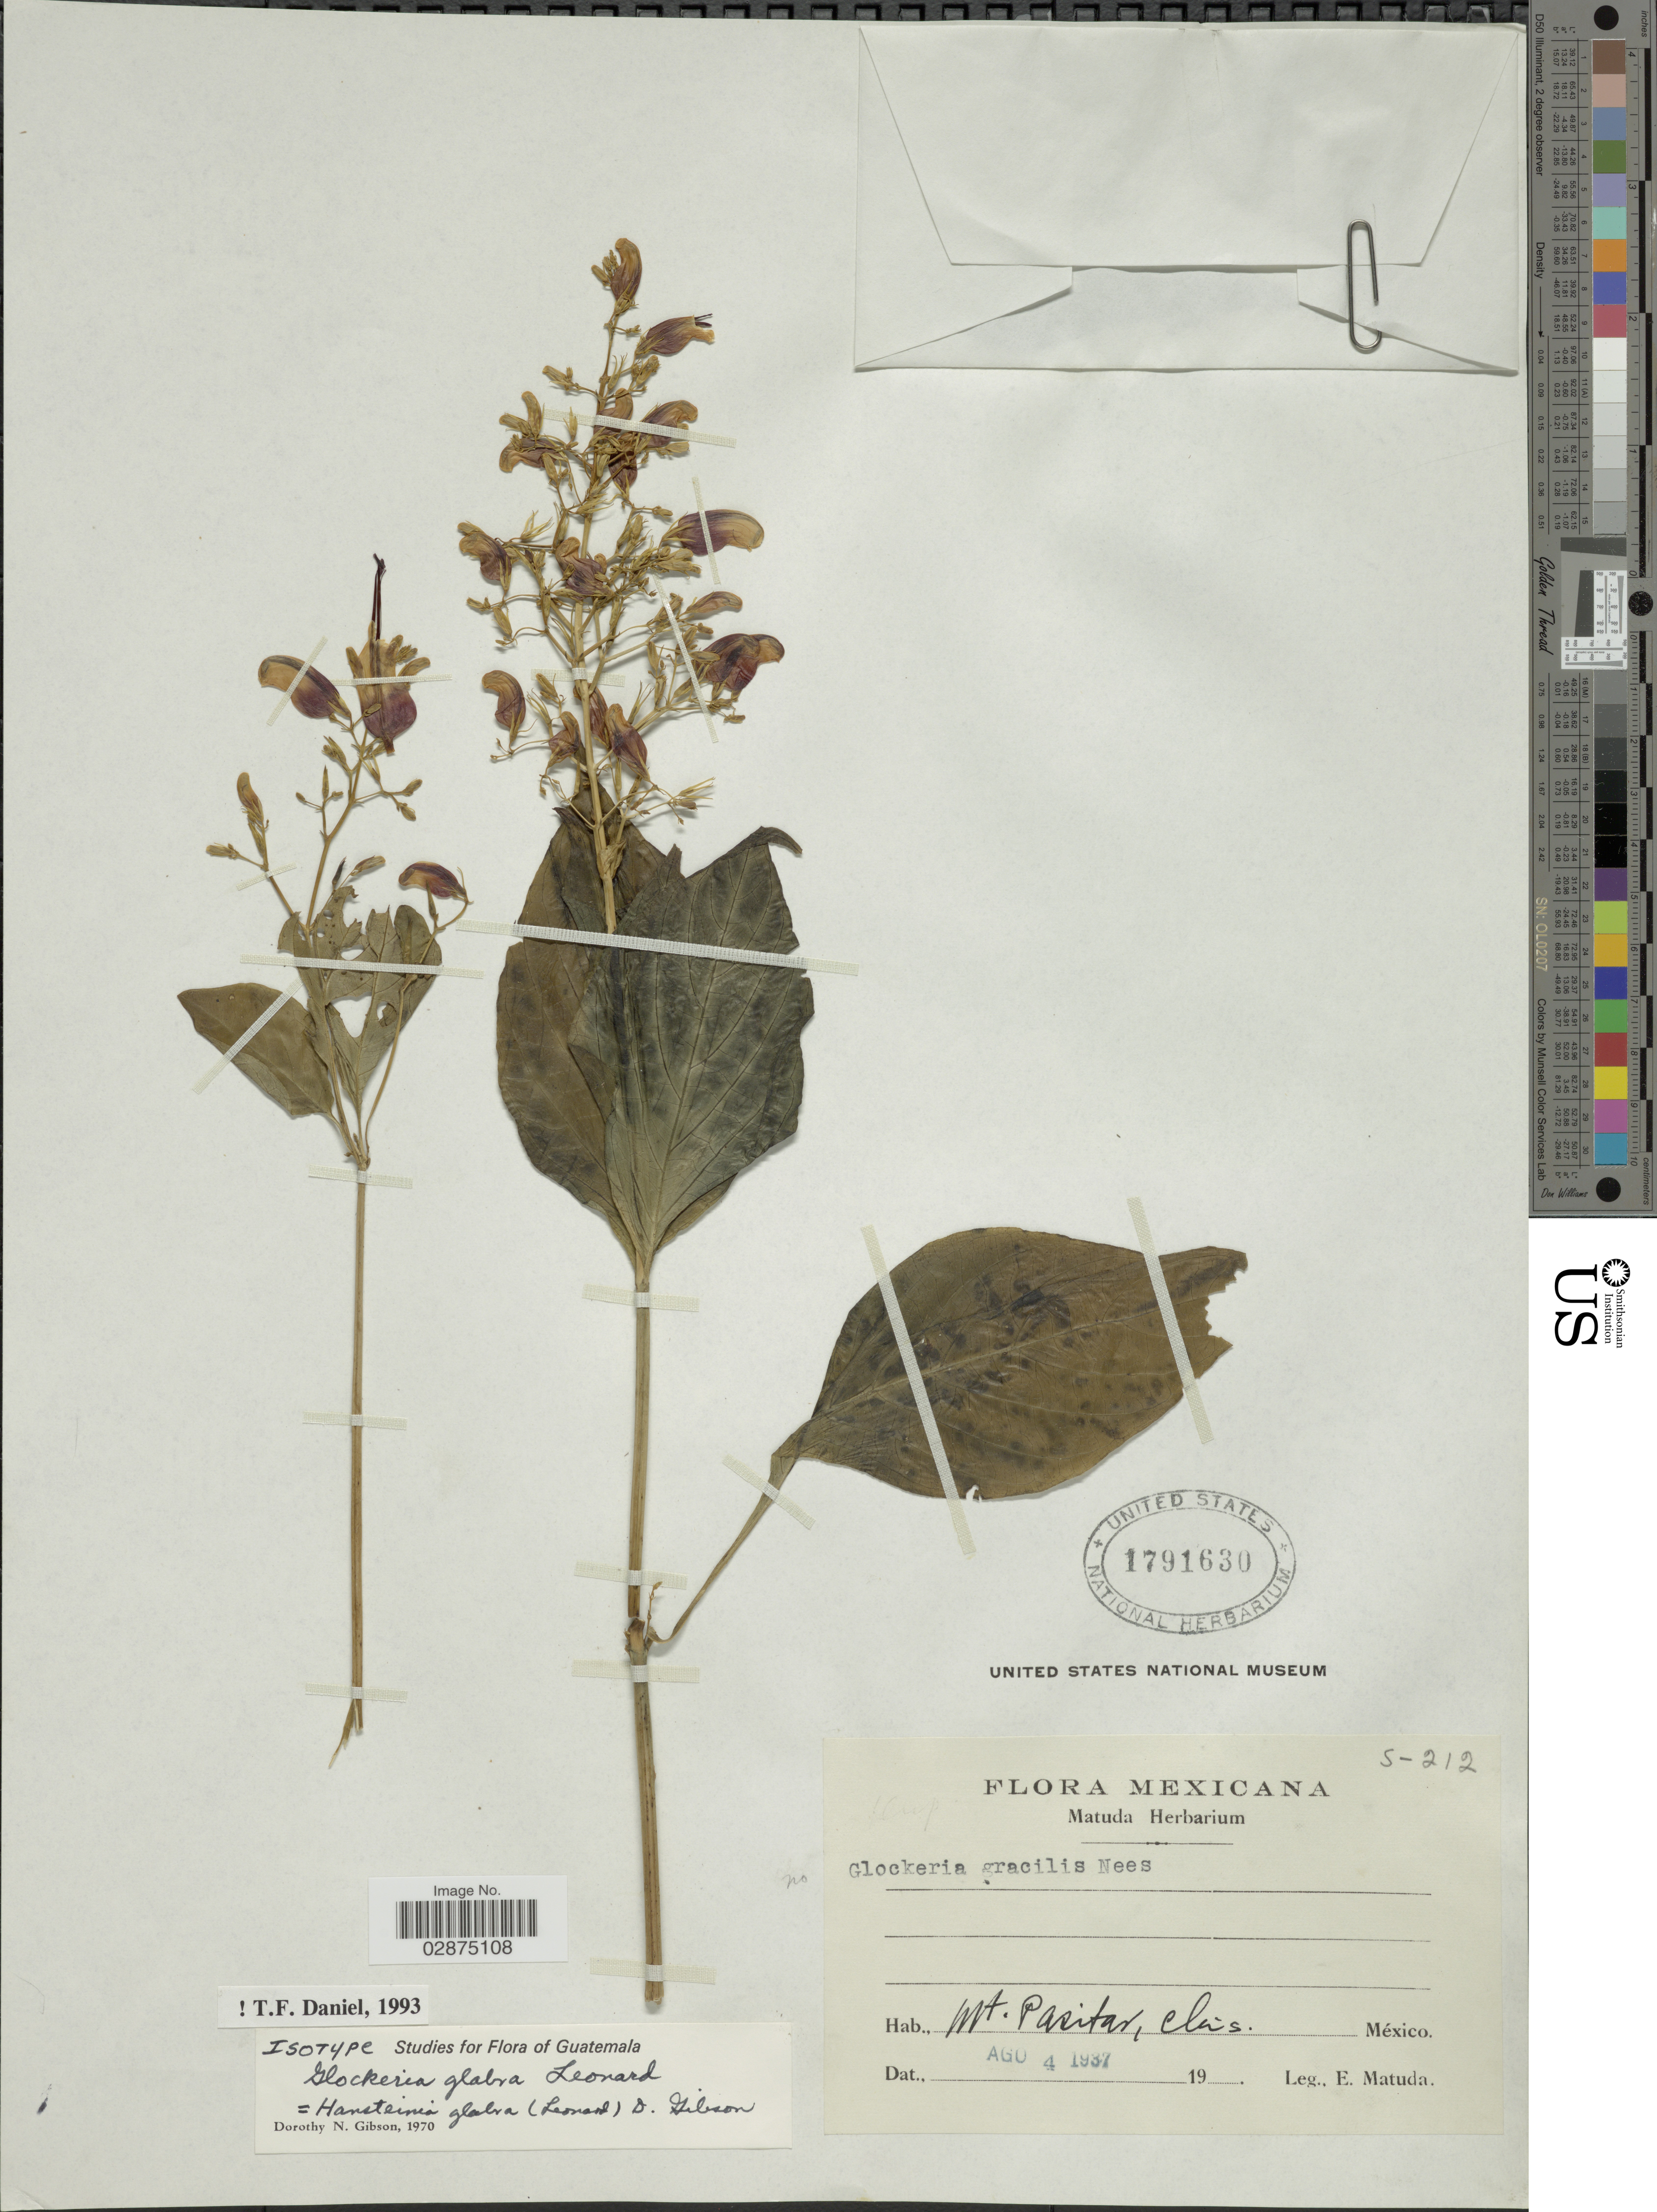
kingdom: Plantae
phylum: Tracheophyta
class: Magnoliopsida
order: Lamiales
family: Acanthaceae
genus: Stenostephanus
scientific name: Stenostephanus glaber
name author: (Leonard) T.F. Daniel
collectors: E. Matuda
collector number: S-212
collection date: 1937-08-04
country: Mexico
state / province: Chiapas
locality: Mt. Pasitar, Chis.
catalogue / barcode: US 1791630